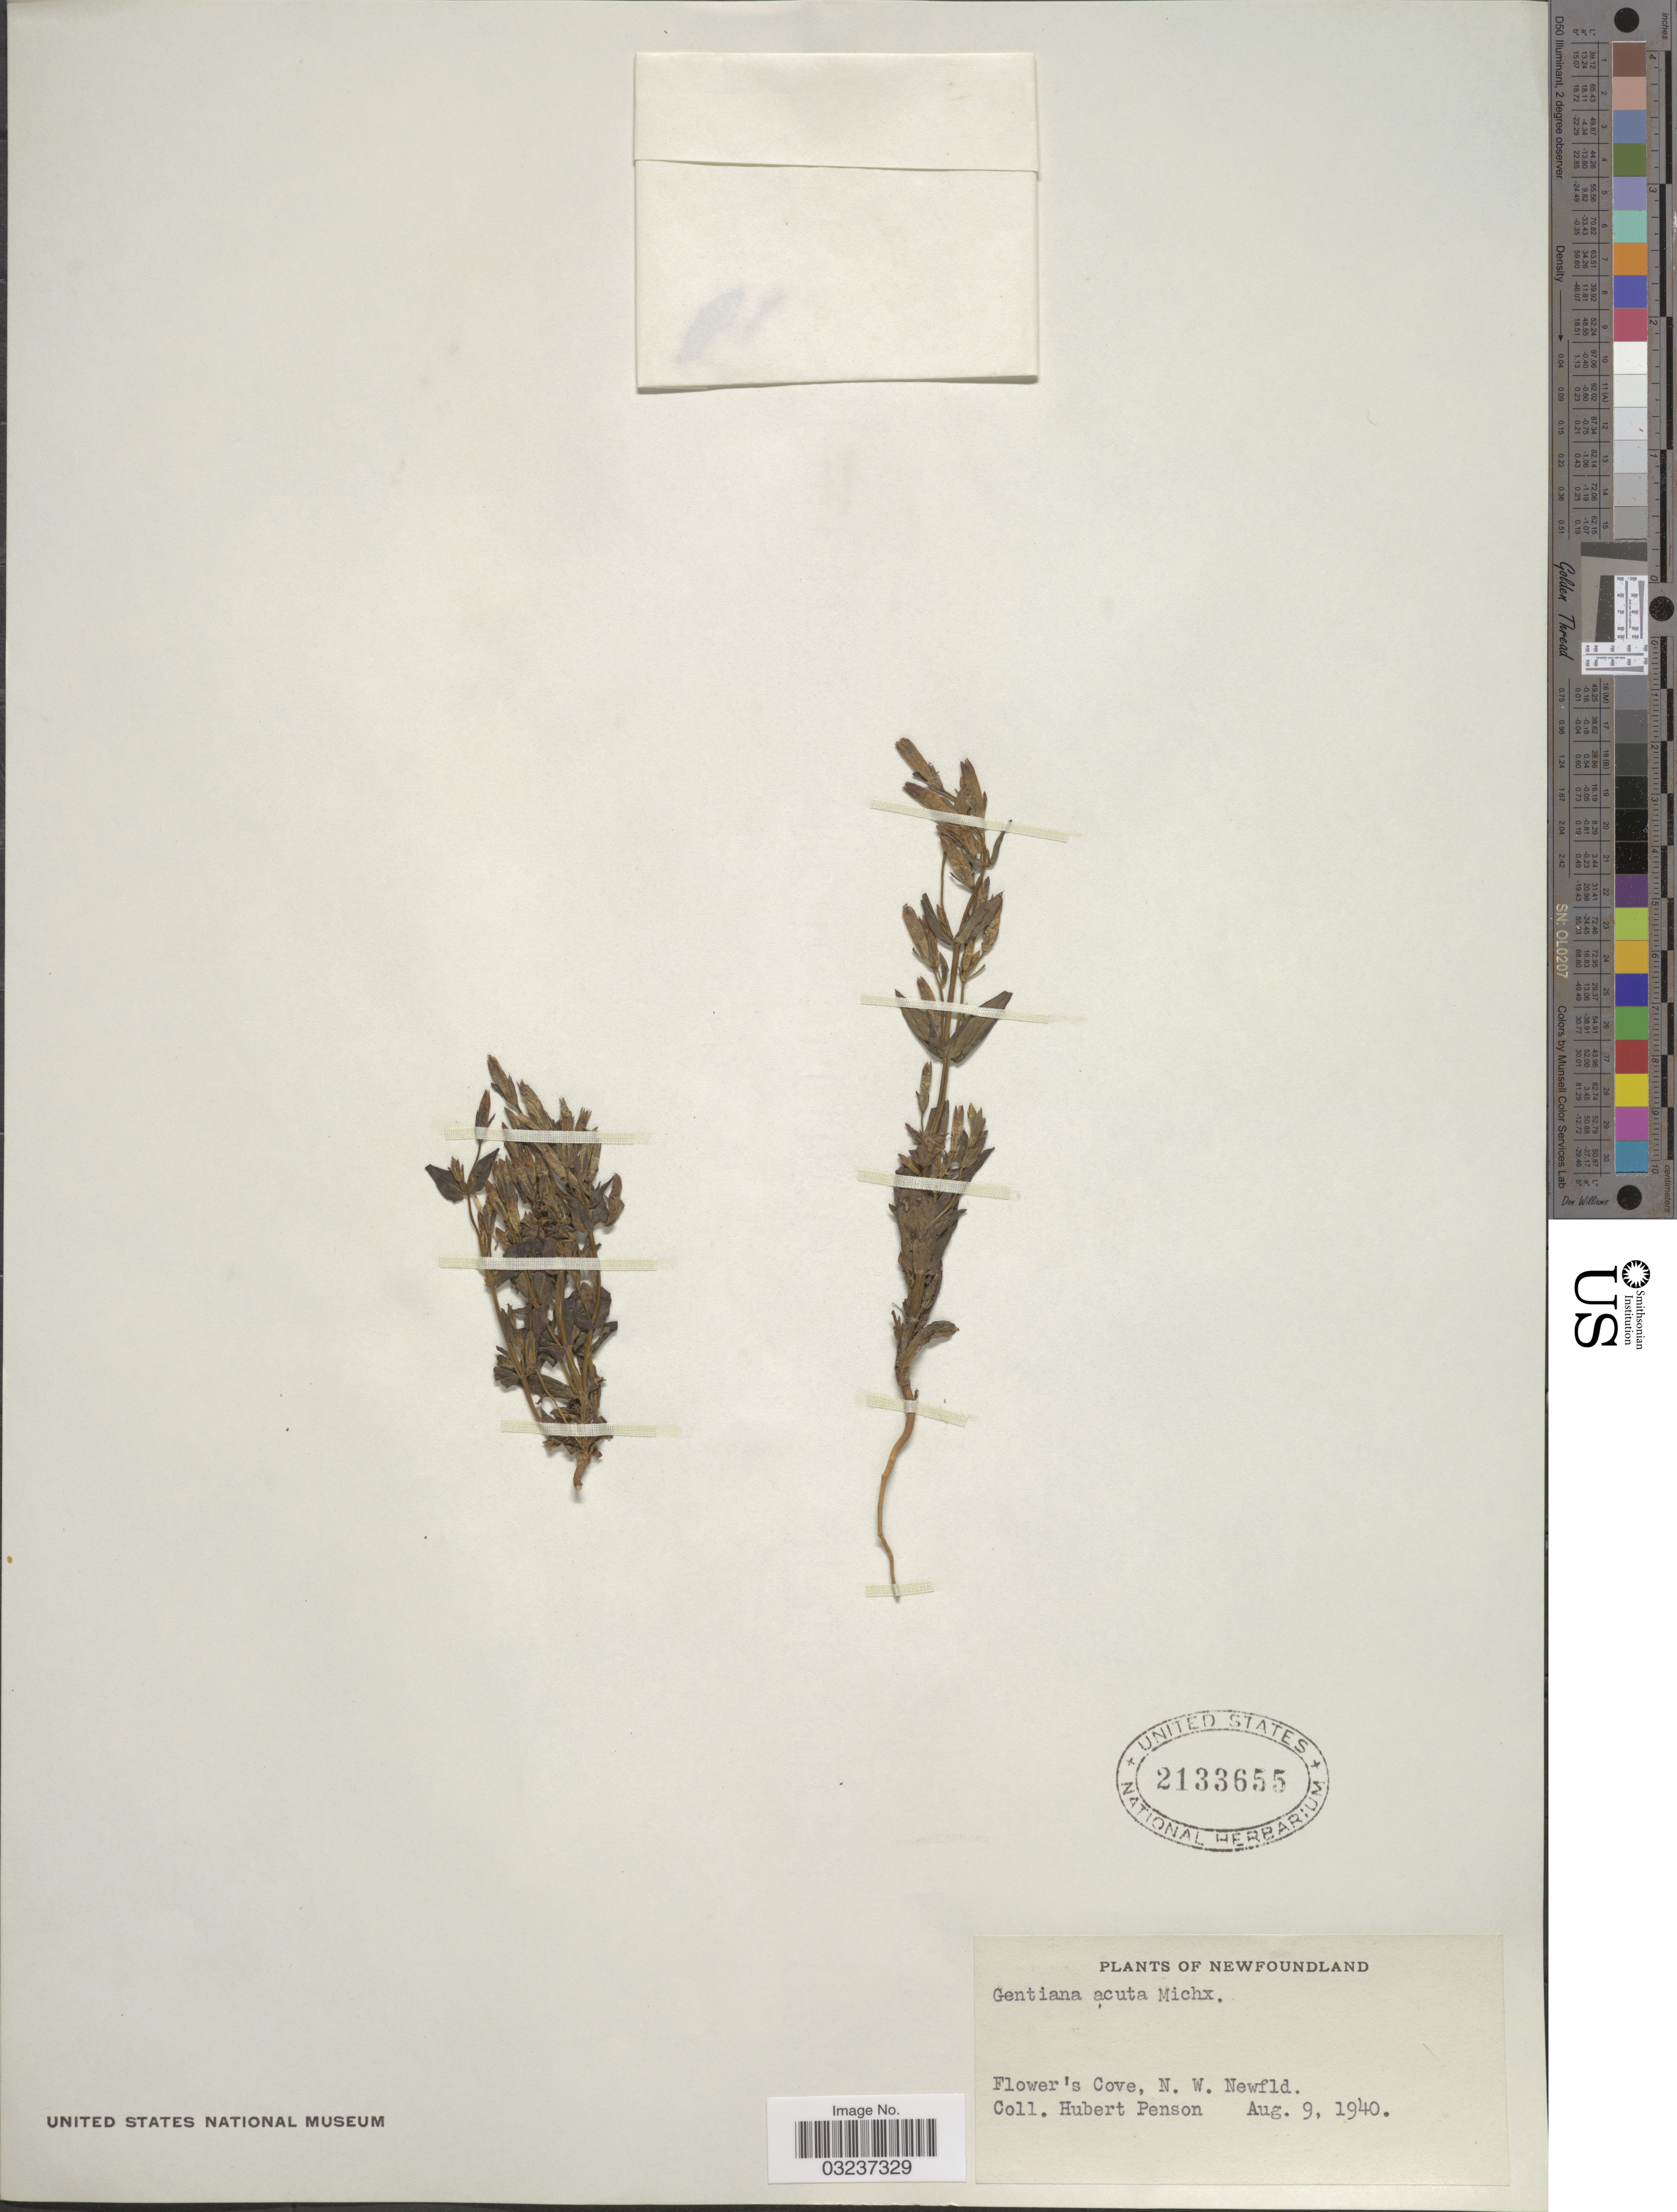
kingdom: Plantae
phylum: Tracheophyta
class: Magnoliopsida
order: Gentianales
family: Gentianaceae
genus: Gentianella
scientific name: Gentianella amarella subsp. acuta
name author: (Michx.) J.M. Gillett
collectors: H. Penson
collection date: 1940-08-09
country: Canada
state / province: Newfoundland and Labrador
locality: Flower's Cove, N. W. Newfld.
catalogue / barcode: US 2133655